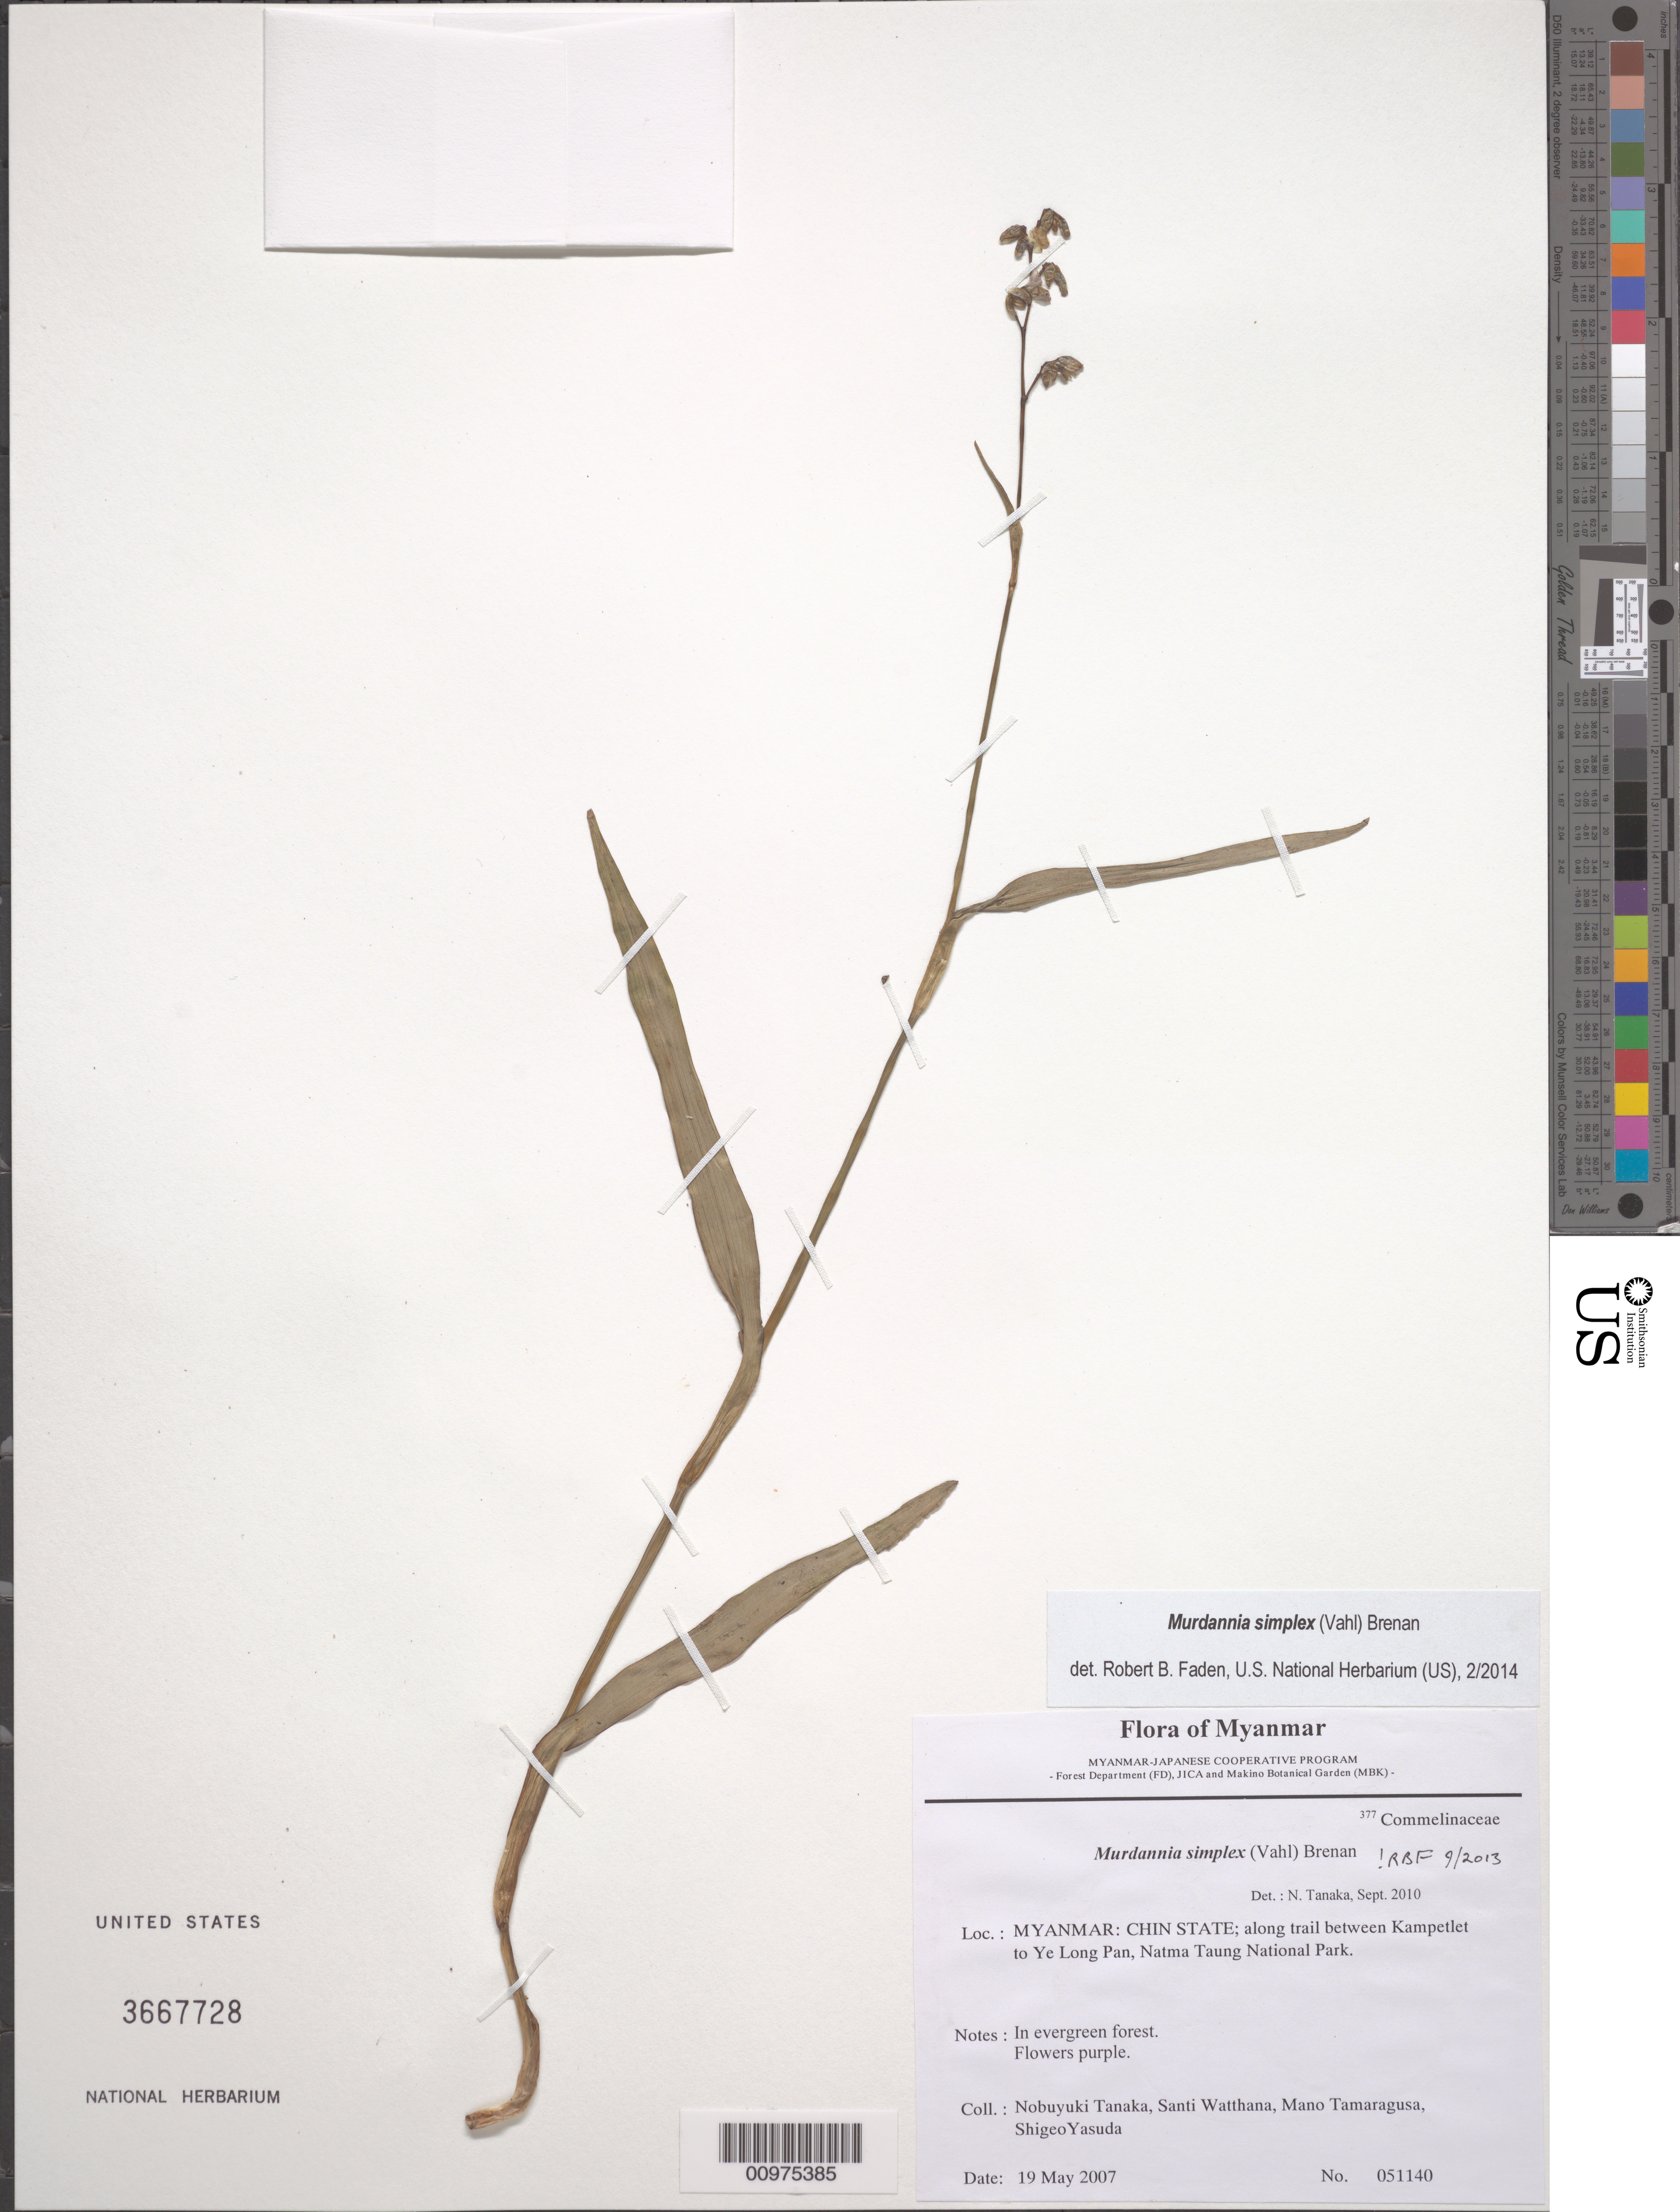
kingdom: Plantae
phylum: Tracheophyta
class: Liliopsida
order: Commelinales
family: Commelinaceae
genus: Murdannia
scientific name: Murdannia simplex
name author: (Vahl) Brenan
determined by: Faden, Robert B., (US), Smithsonian Institution - National Museum of Natural History (UNITED STATES)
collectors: N. Tanaka et al.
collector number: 051140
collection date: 2007-05-19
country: Myanmar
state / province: Chin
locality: along trail between Kampetlet to Ye Long Pan, Natma Taung National Park.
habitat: In evergreen forest.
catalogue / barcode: US 3667728